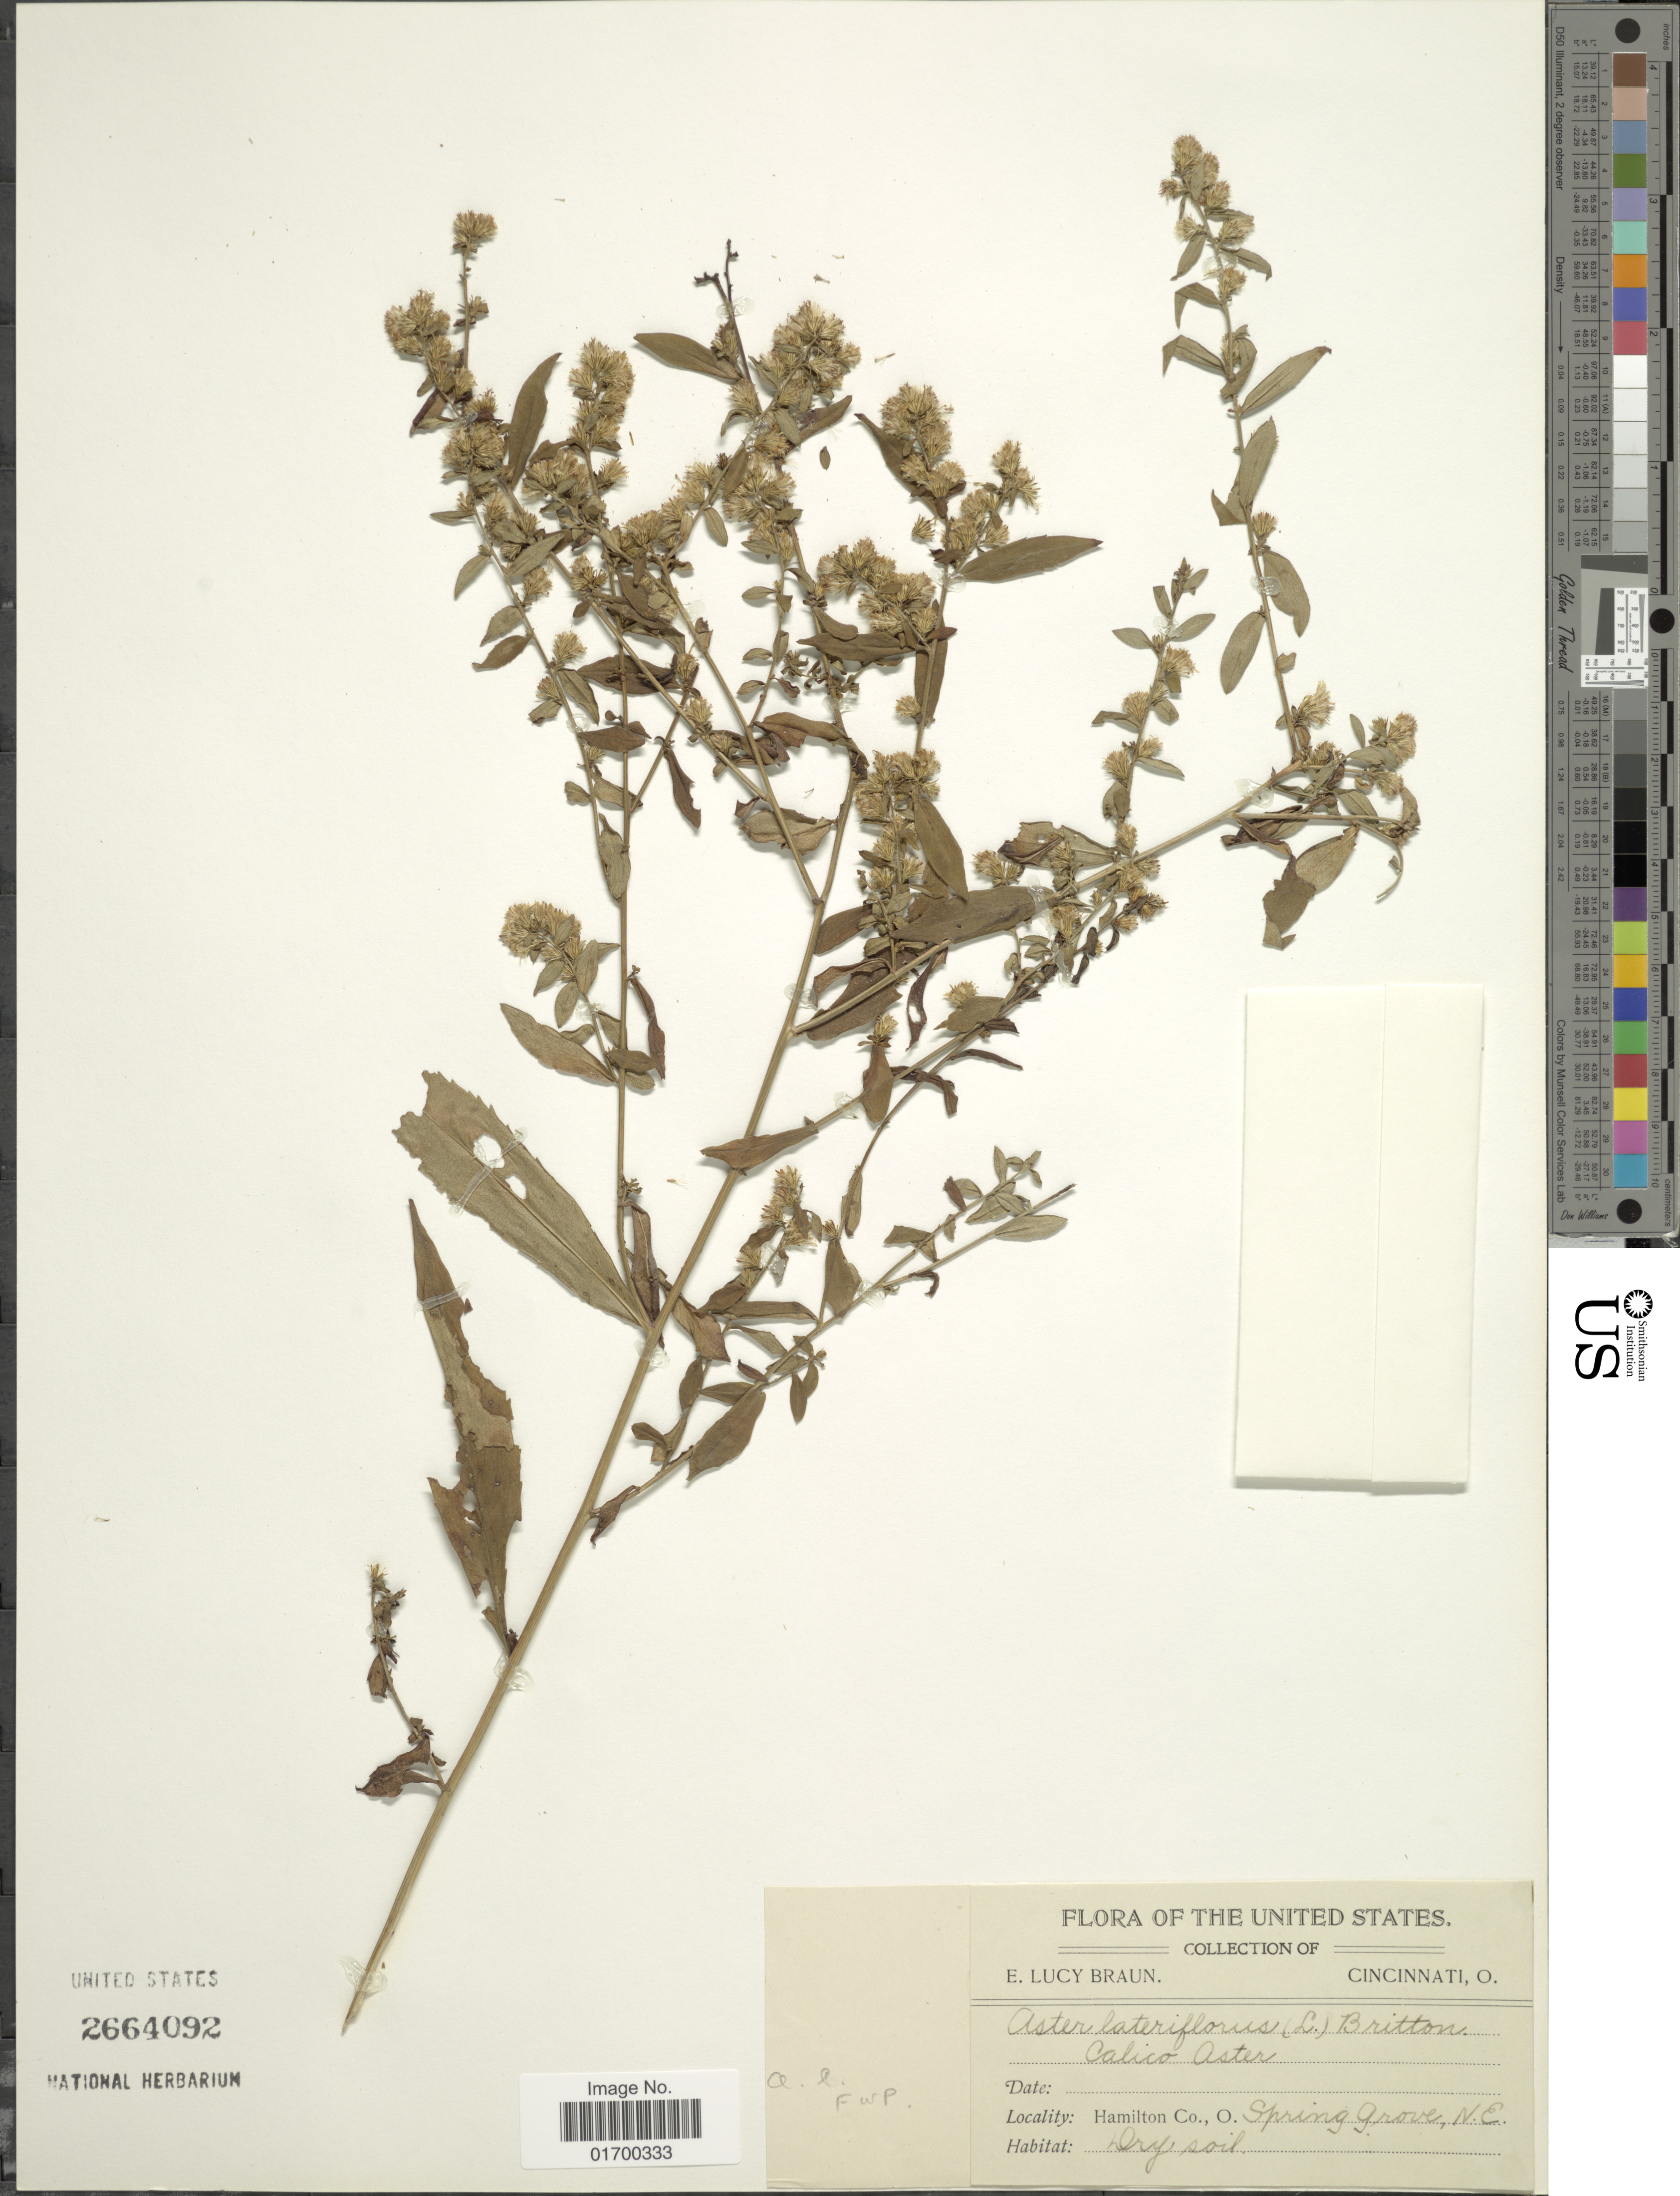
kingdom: Plantae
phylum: Tracheophyta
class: Magnoliopsida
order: Asterales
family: Asteraceae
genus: Symphyotrichum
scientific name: Symphyotrichum lateriflorum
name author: (L.) Á. Löve & D. Löve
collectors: E. L. Braun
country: United States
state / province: Ohio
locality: Hamilton Co., O., Spring Grove, N.E.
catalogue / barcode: US 2664092